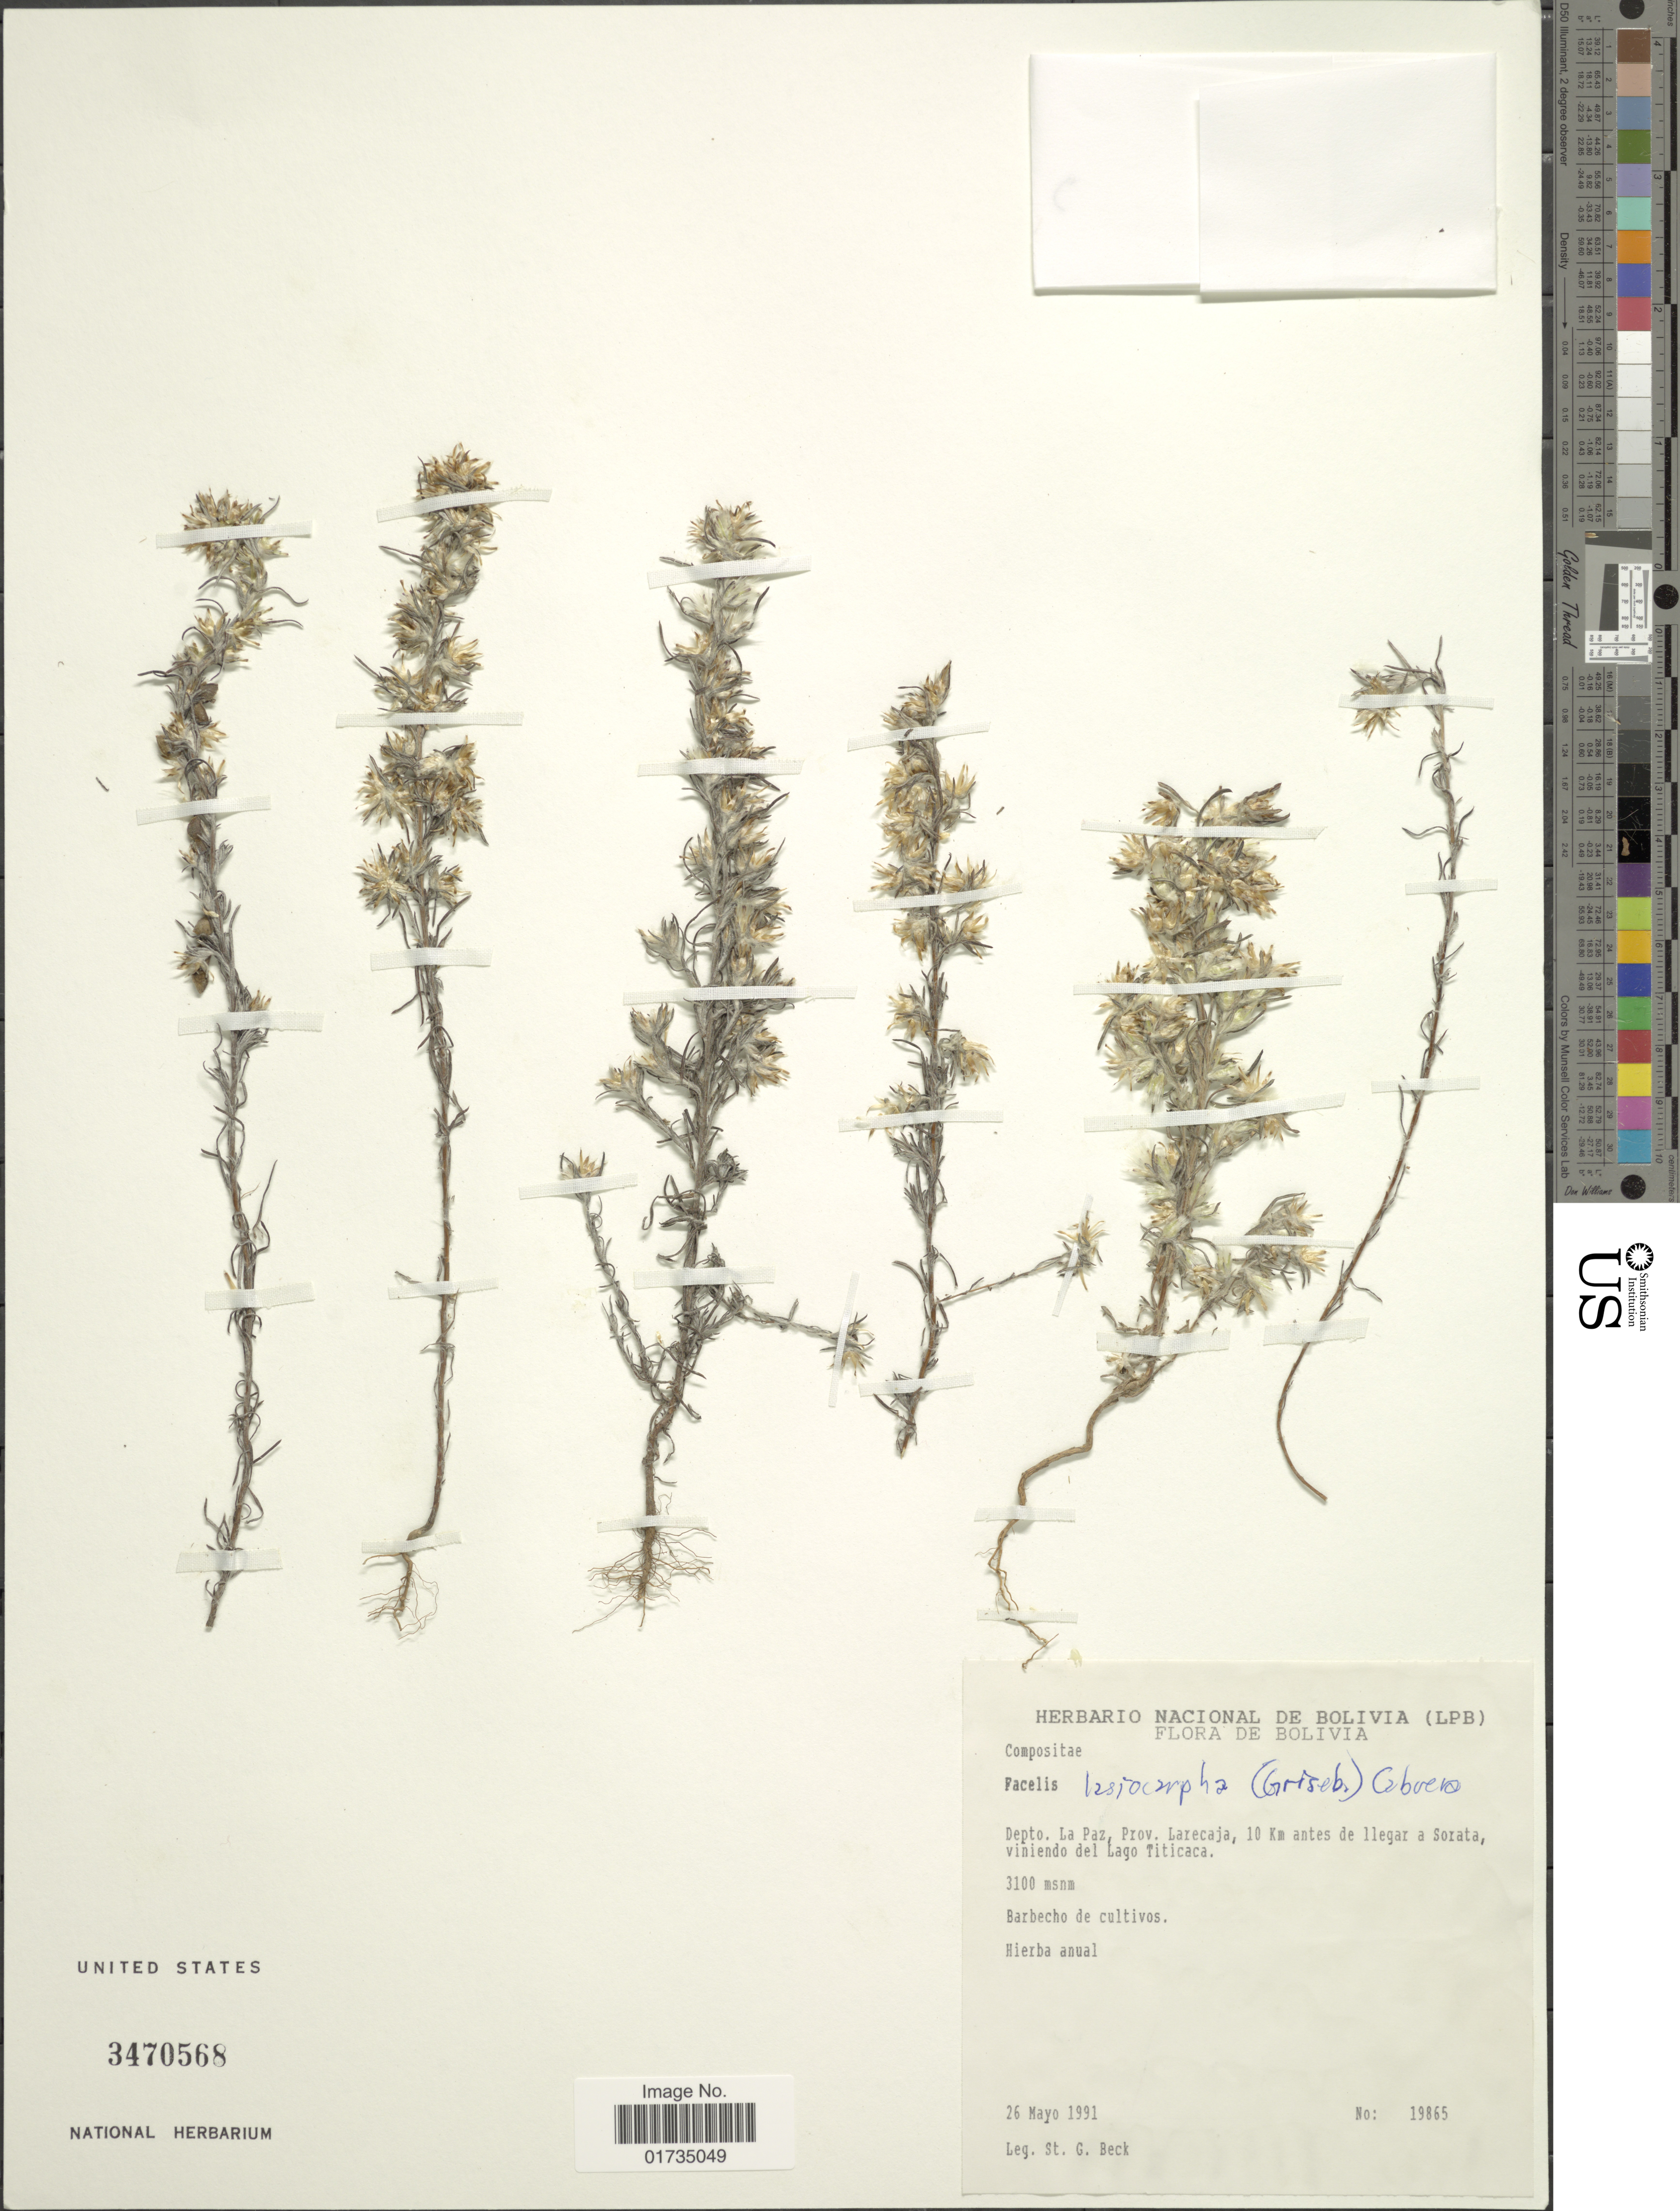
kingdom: Plantae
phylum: Tracheophyta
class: Magnoliopsida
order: Asterales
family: Asteraceae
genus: Facelis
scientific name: Facelis lasiocarpa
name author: (Griseb.) Cabrera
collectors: S. G. Beck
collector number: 19865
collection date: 1991-05-26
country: Bolivia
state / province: La Paz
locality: Bolivia. Depto. La Paz, Prov. Larecaja, 10 Km antes de ilegar a Sorata viniendo del Lago Titicaca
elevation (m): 3100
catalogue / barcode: US 3470568